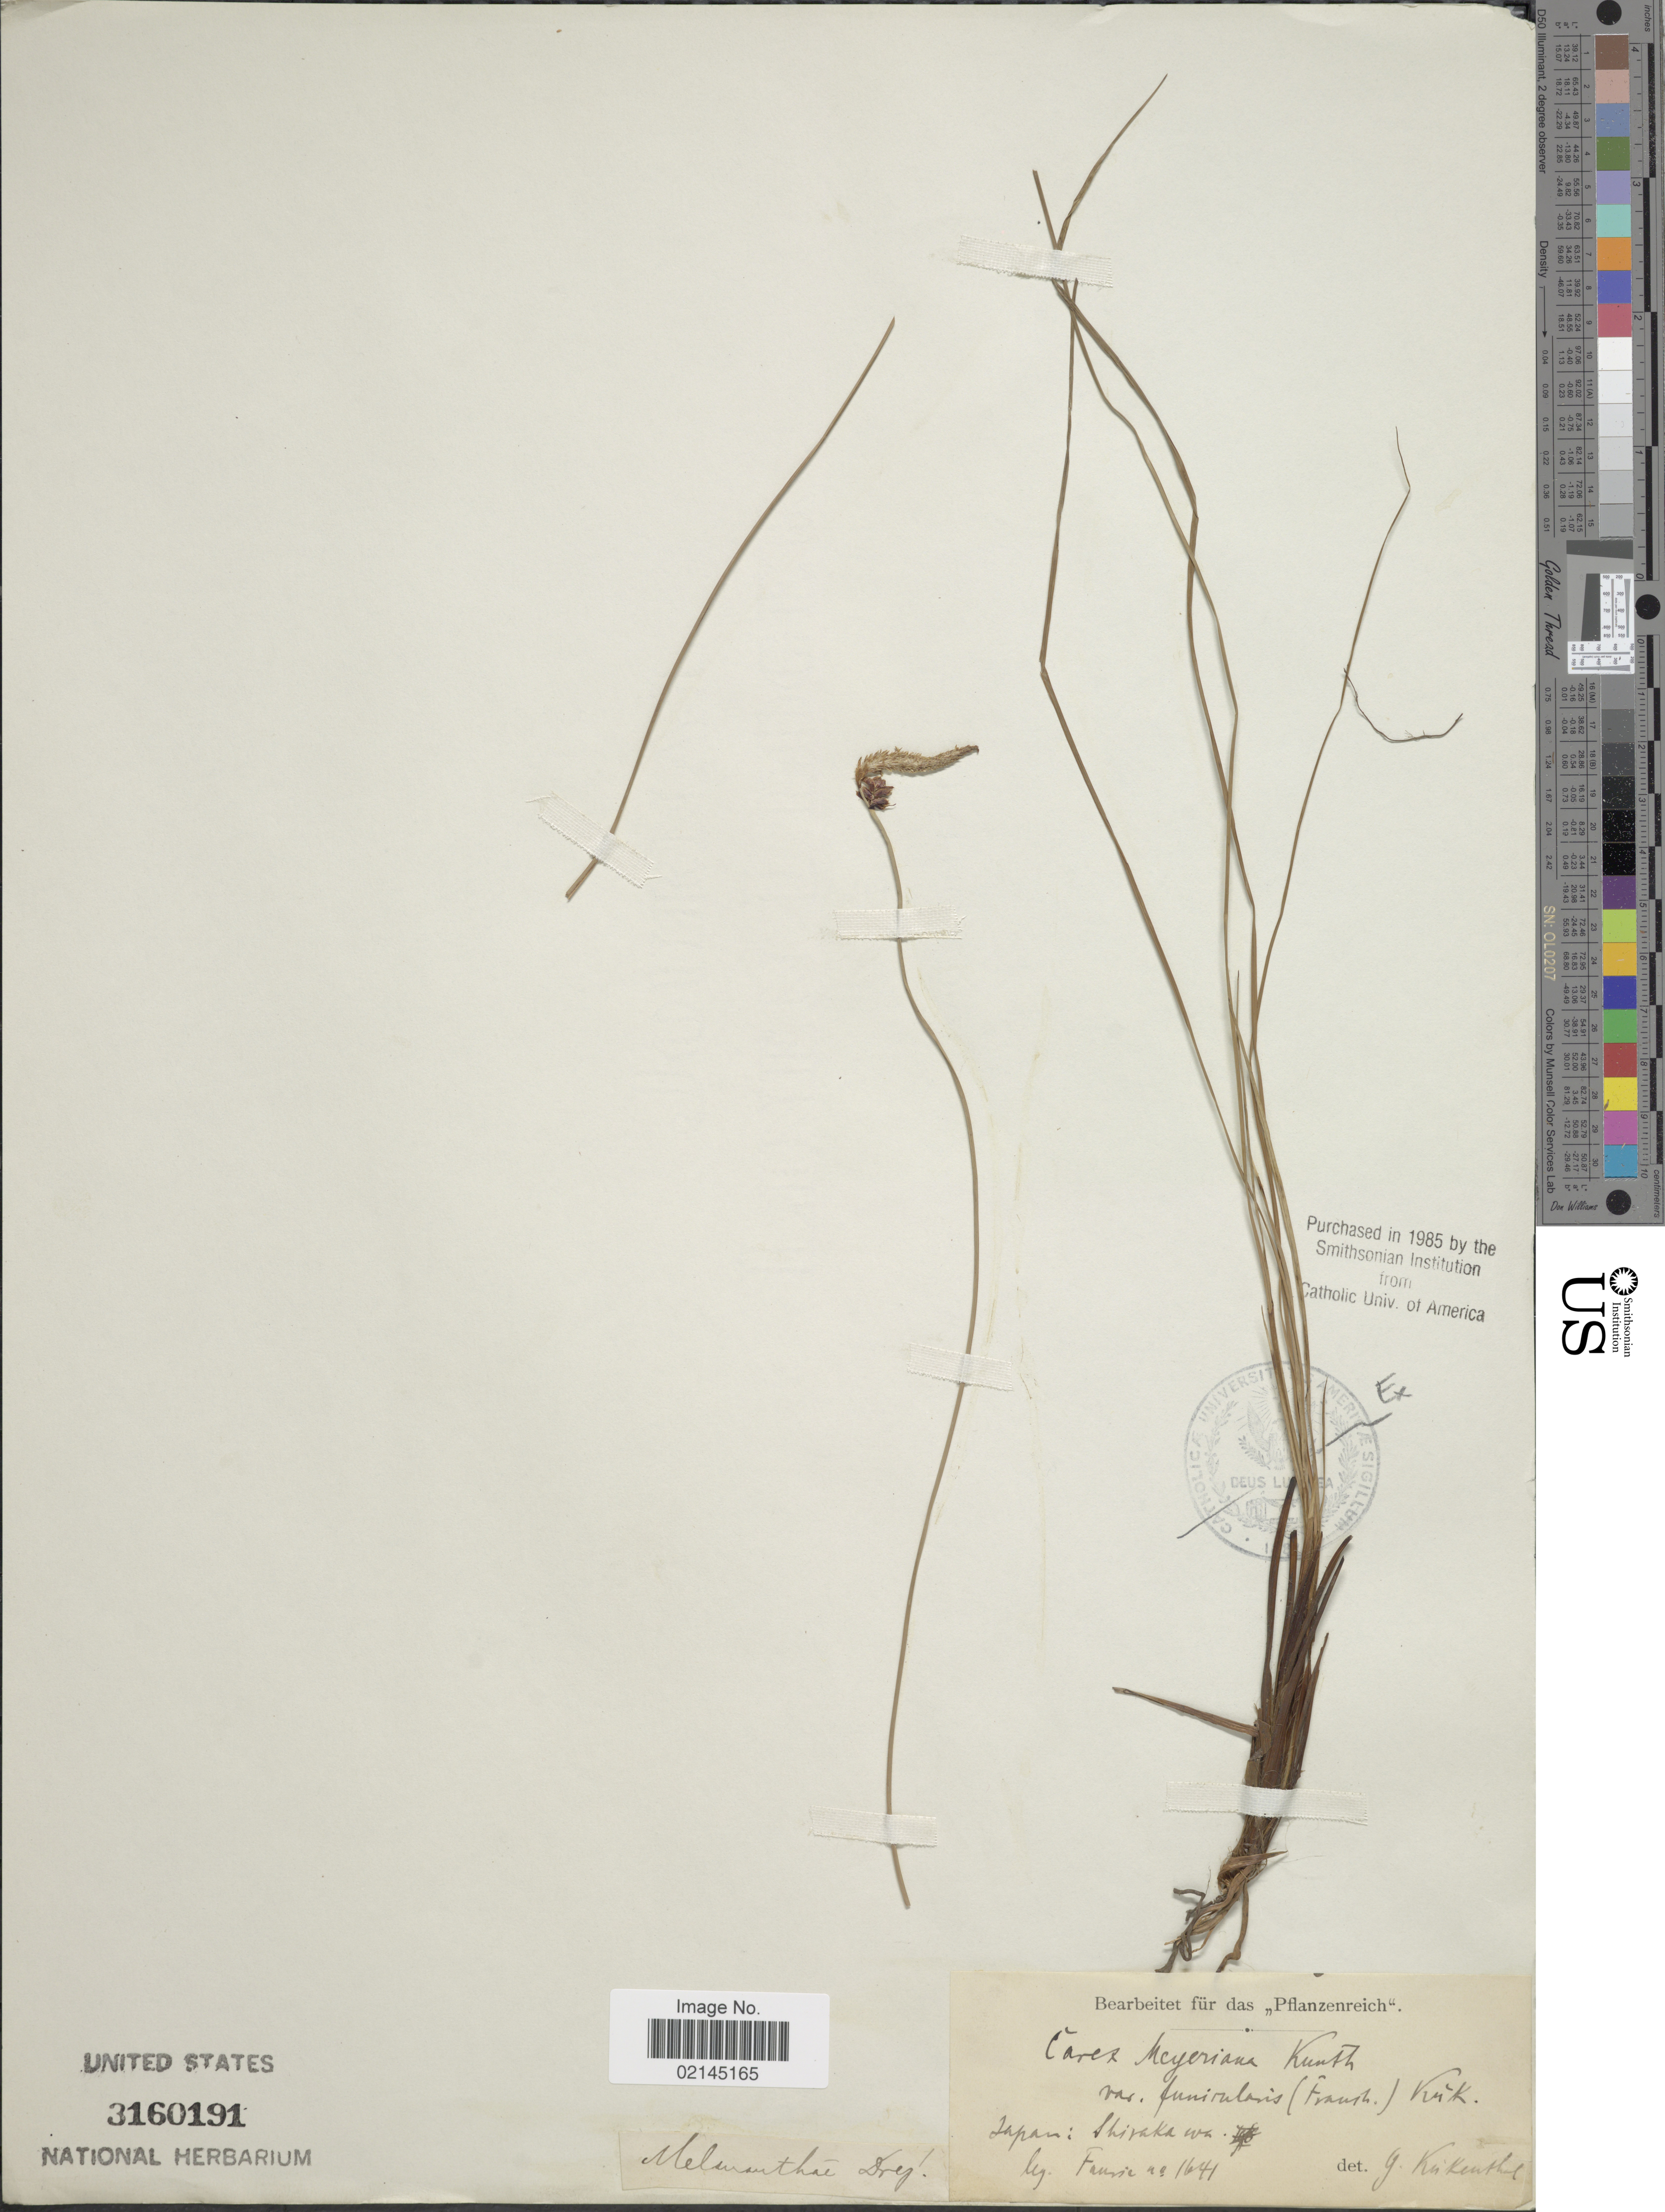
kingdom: Plantae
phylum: Tracheophyta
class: Liliopsida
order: Poales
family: Cyperaceae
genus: Carex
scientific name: Carex meyeriana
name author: Kunth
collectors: -. Faurie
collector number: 1641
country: Japan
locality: Japan: Shirakawa.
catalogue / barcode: US 3160191